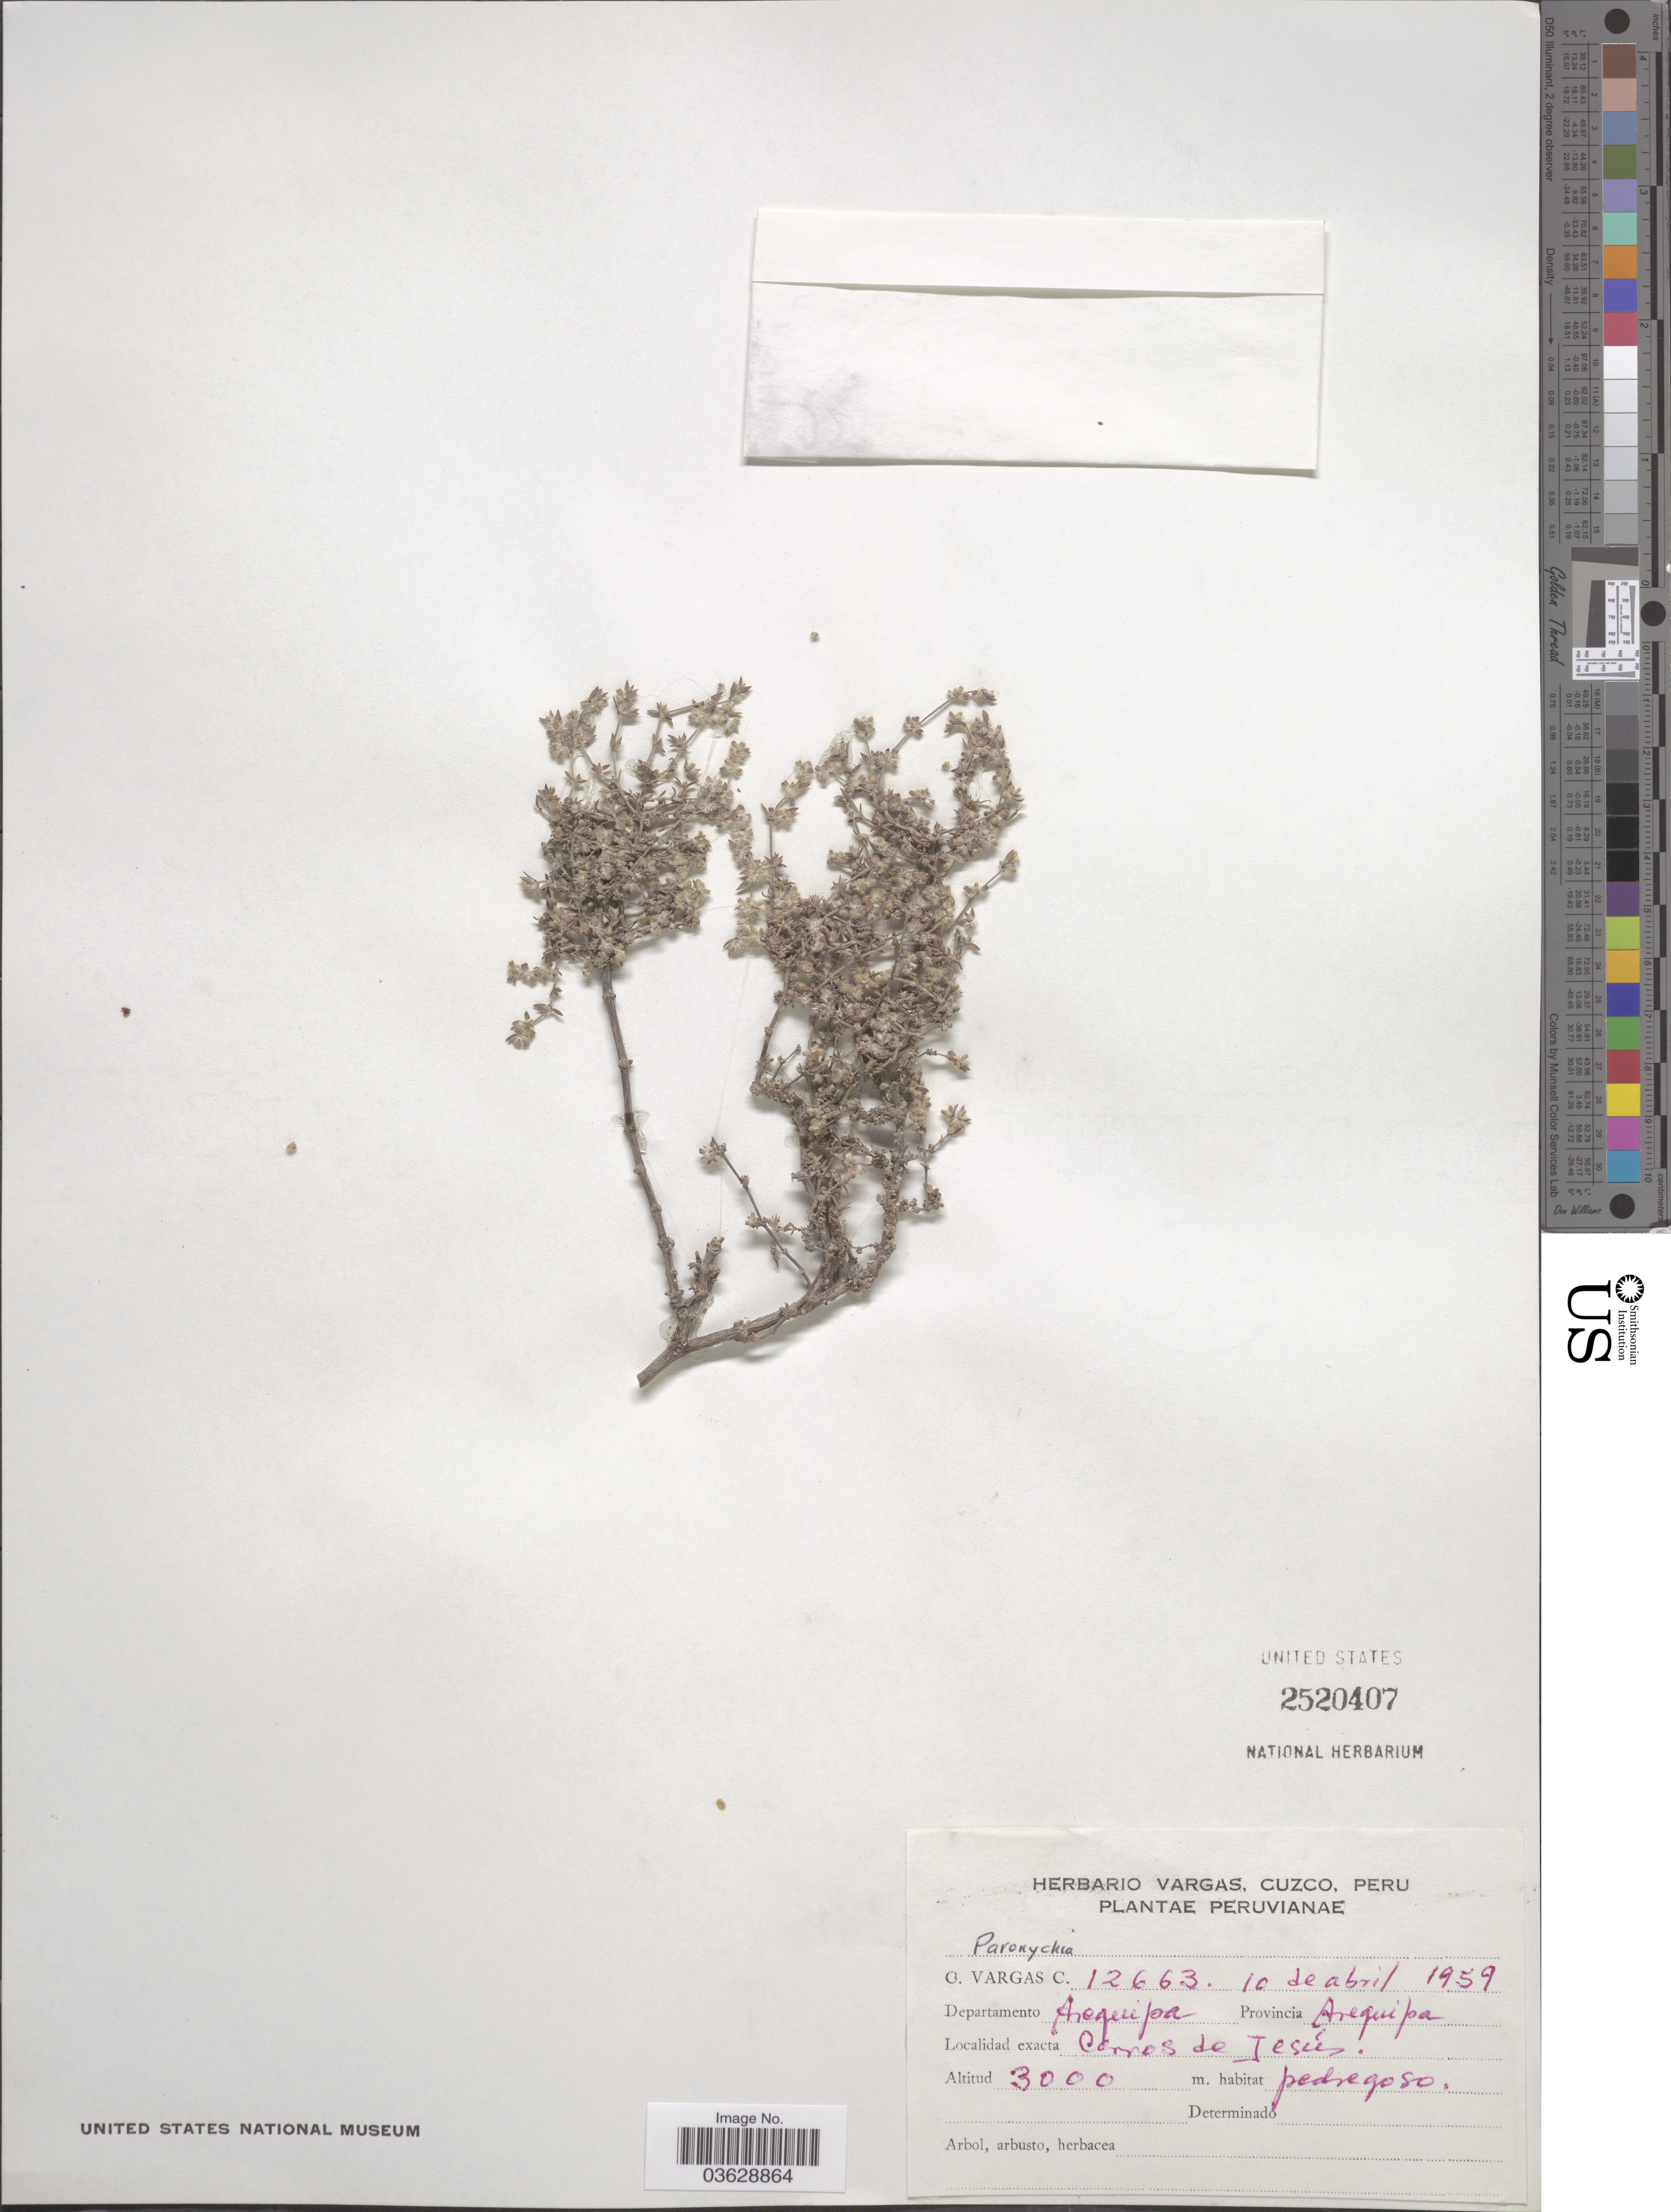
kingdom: Plantae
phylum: Tracheophyta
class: Magnoliopsida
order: Caryophyllales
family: Caryophyllaceae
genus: Paronychia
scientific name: Paronychia sp.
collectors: C. Vargas Calderón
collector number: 12663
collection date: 1959-04-10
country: Peru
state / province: Arequipa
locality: Departamento Arequipa. Provincia Arequipa. Cerros de Jesús.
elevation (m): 3000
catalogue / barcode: US 2520407